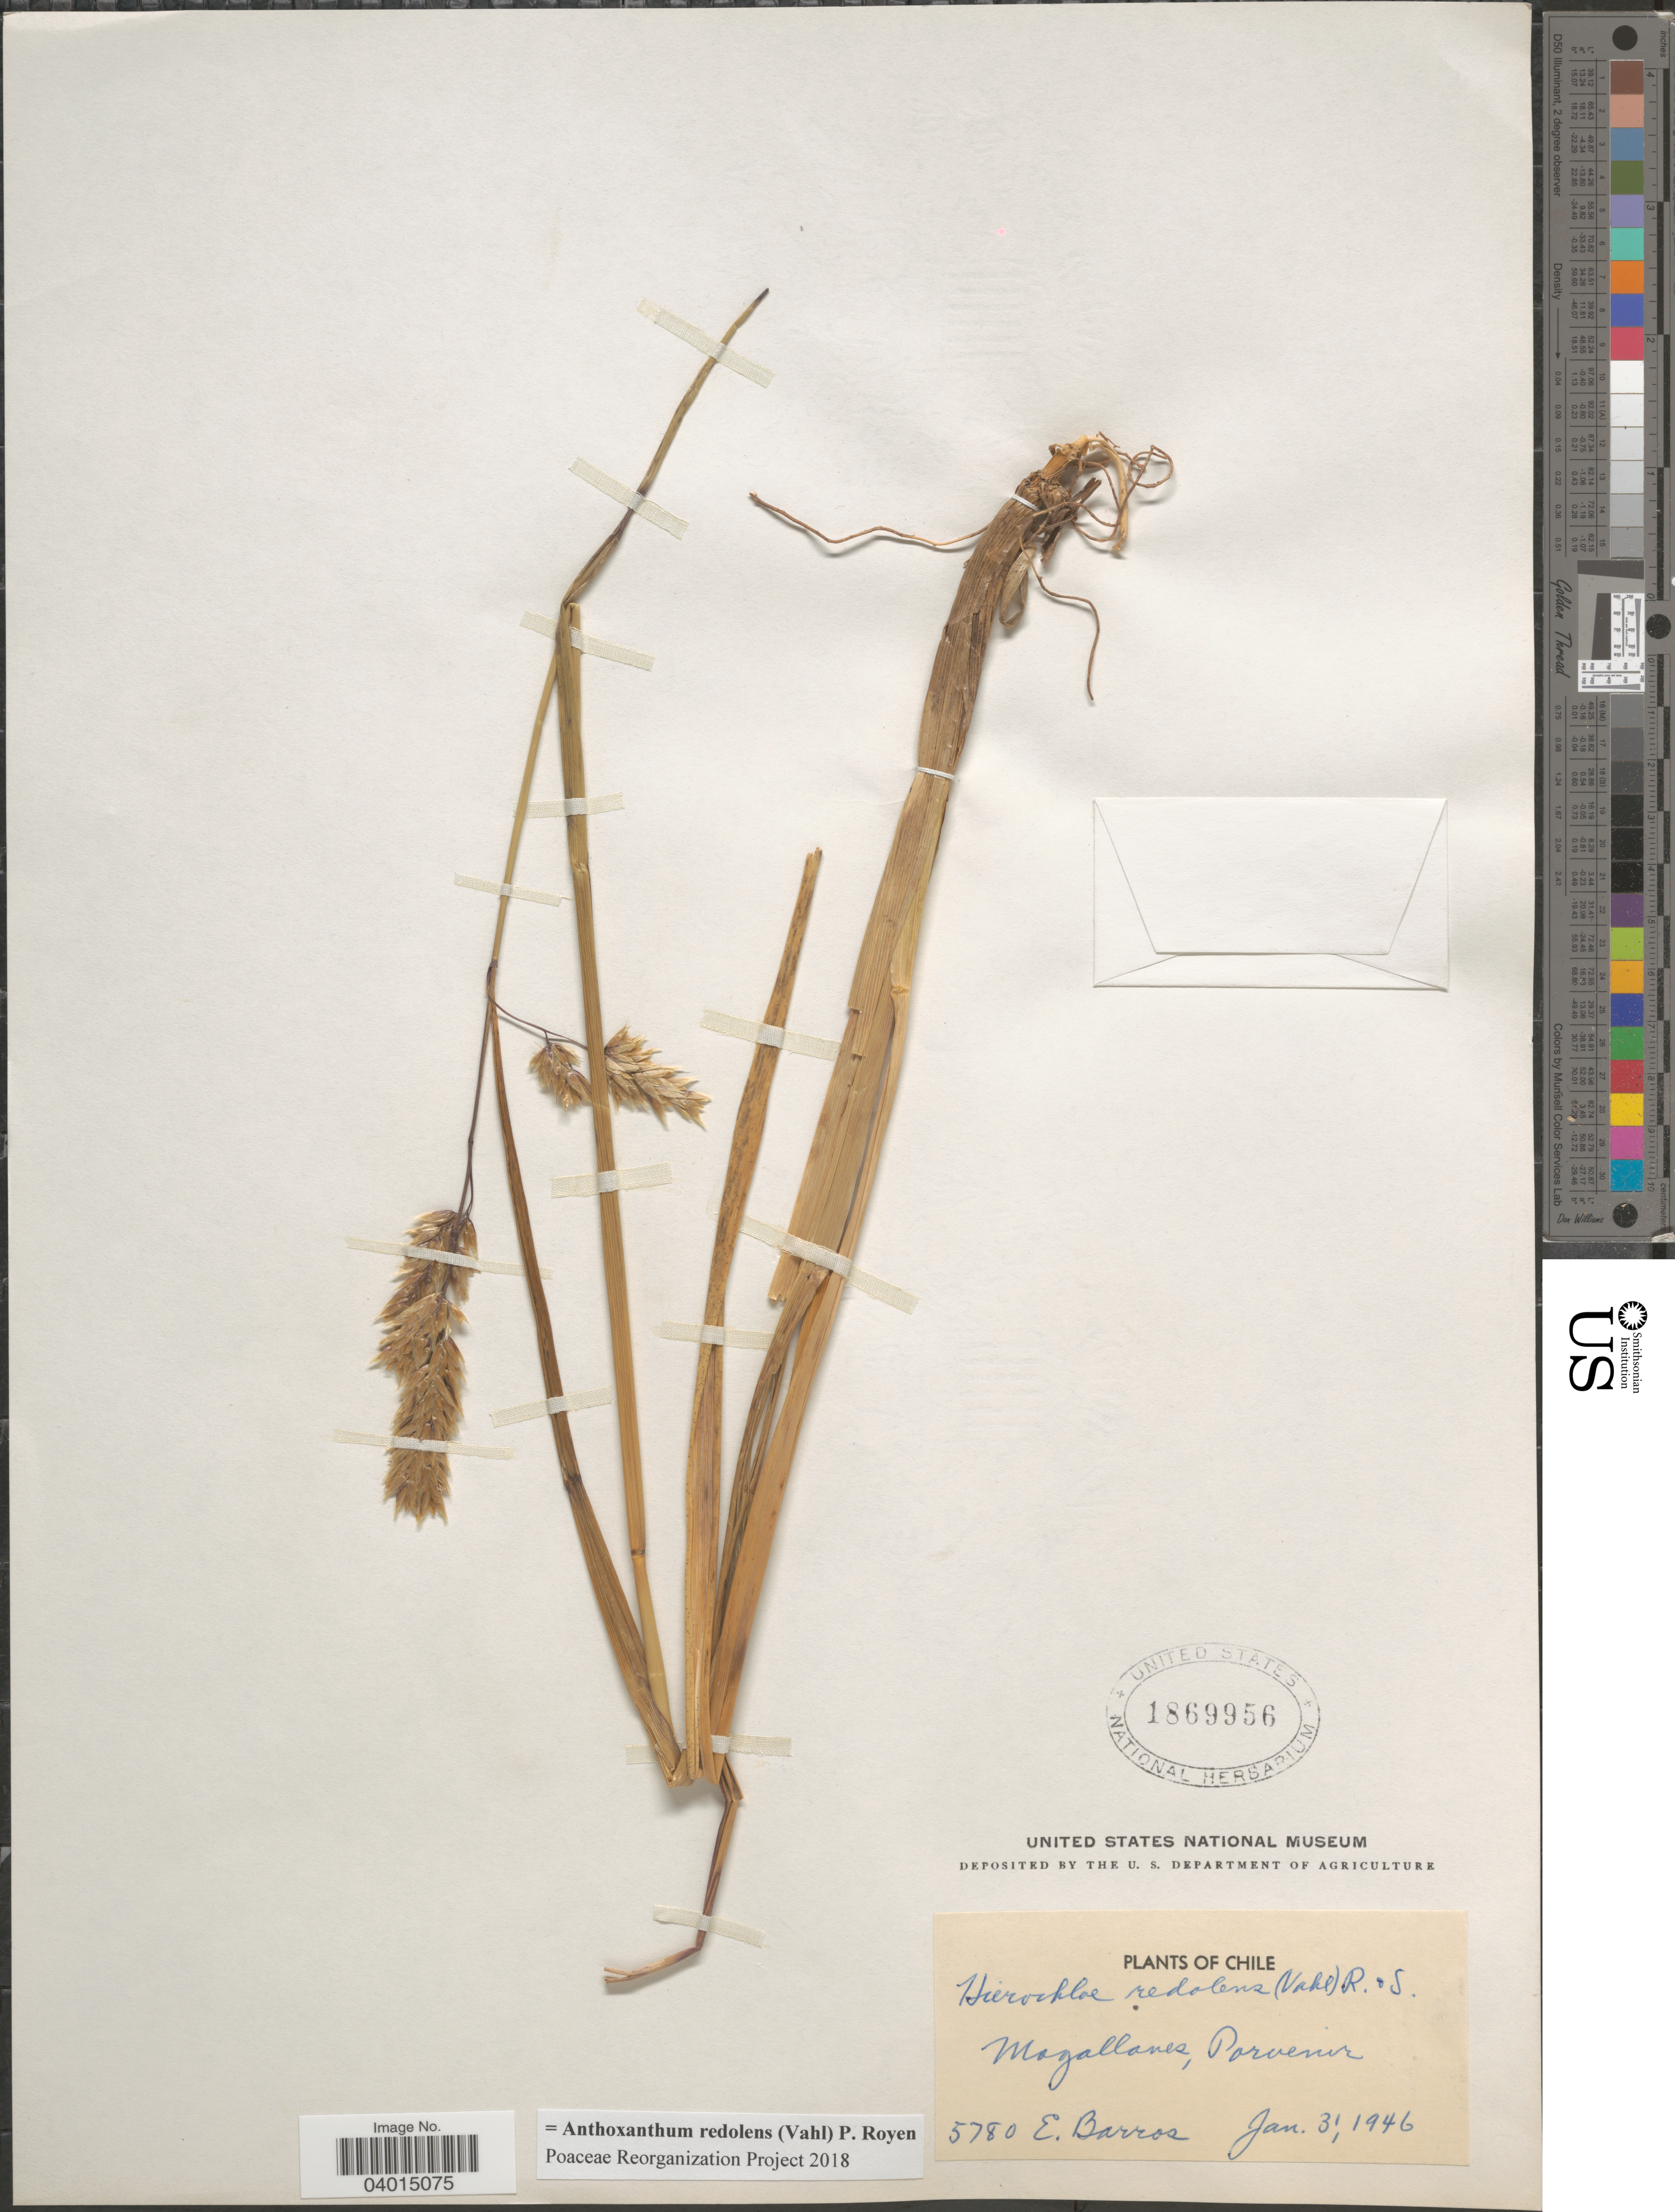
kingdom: Plantae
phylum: Tracheophyta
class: Liliopsida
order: Poales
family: Poaceae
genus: Anthoxanthum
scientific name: Anthoxanthum redolens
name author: (Vahl) P. Royen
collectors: E. Barros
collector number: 5780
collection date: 1946-01-31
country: Chile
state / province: Magallanes y de la Antártica Chilena (XII)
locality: Magallanes, Porvenir.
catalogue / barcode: US 1869956